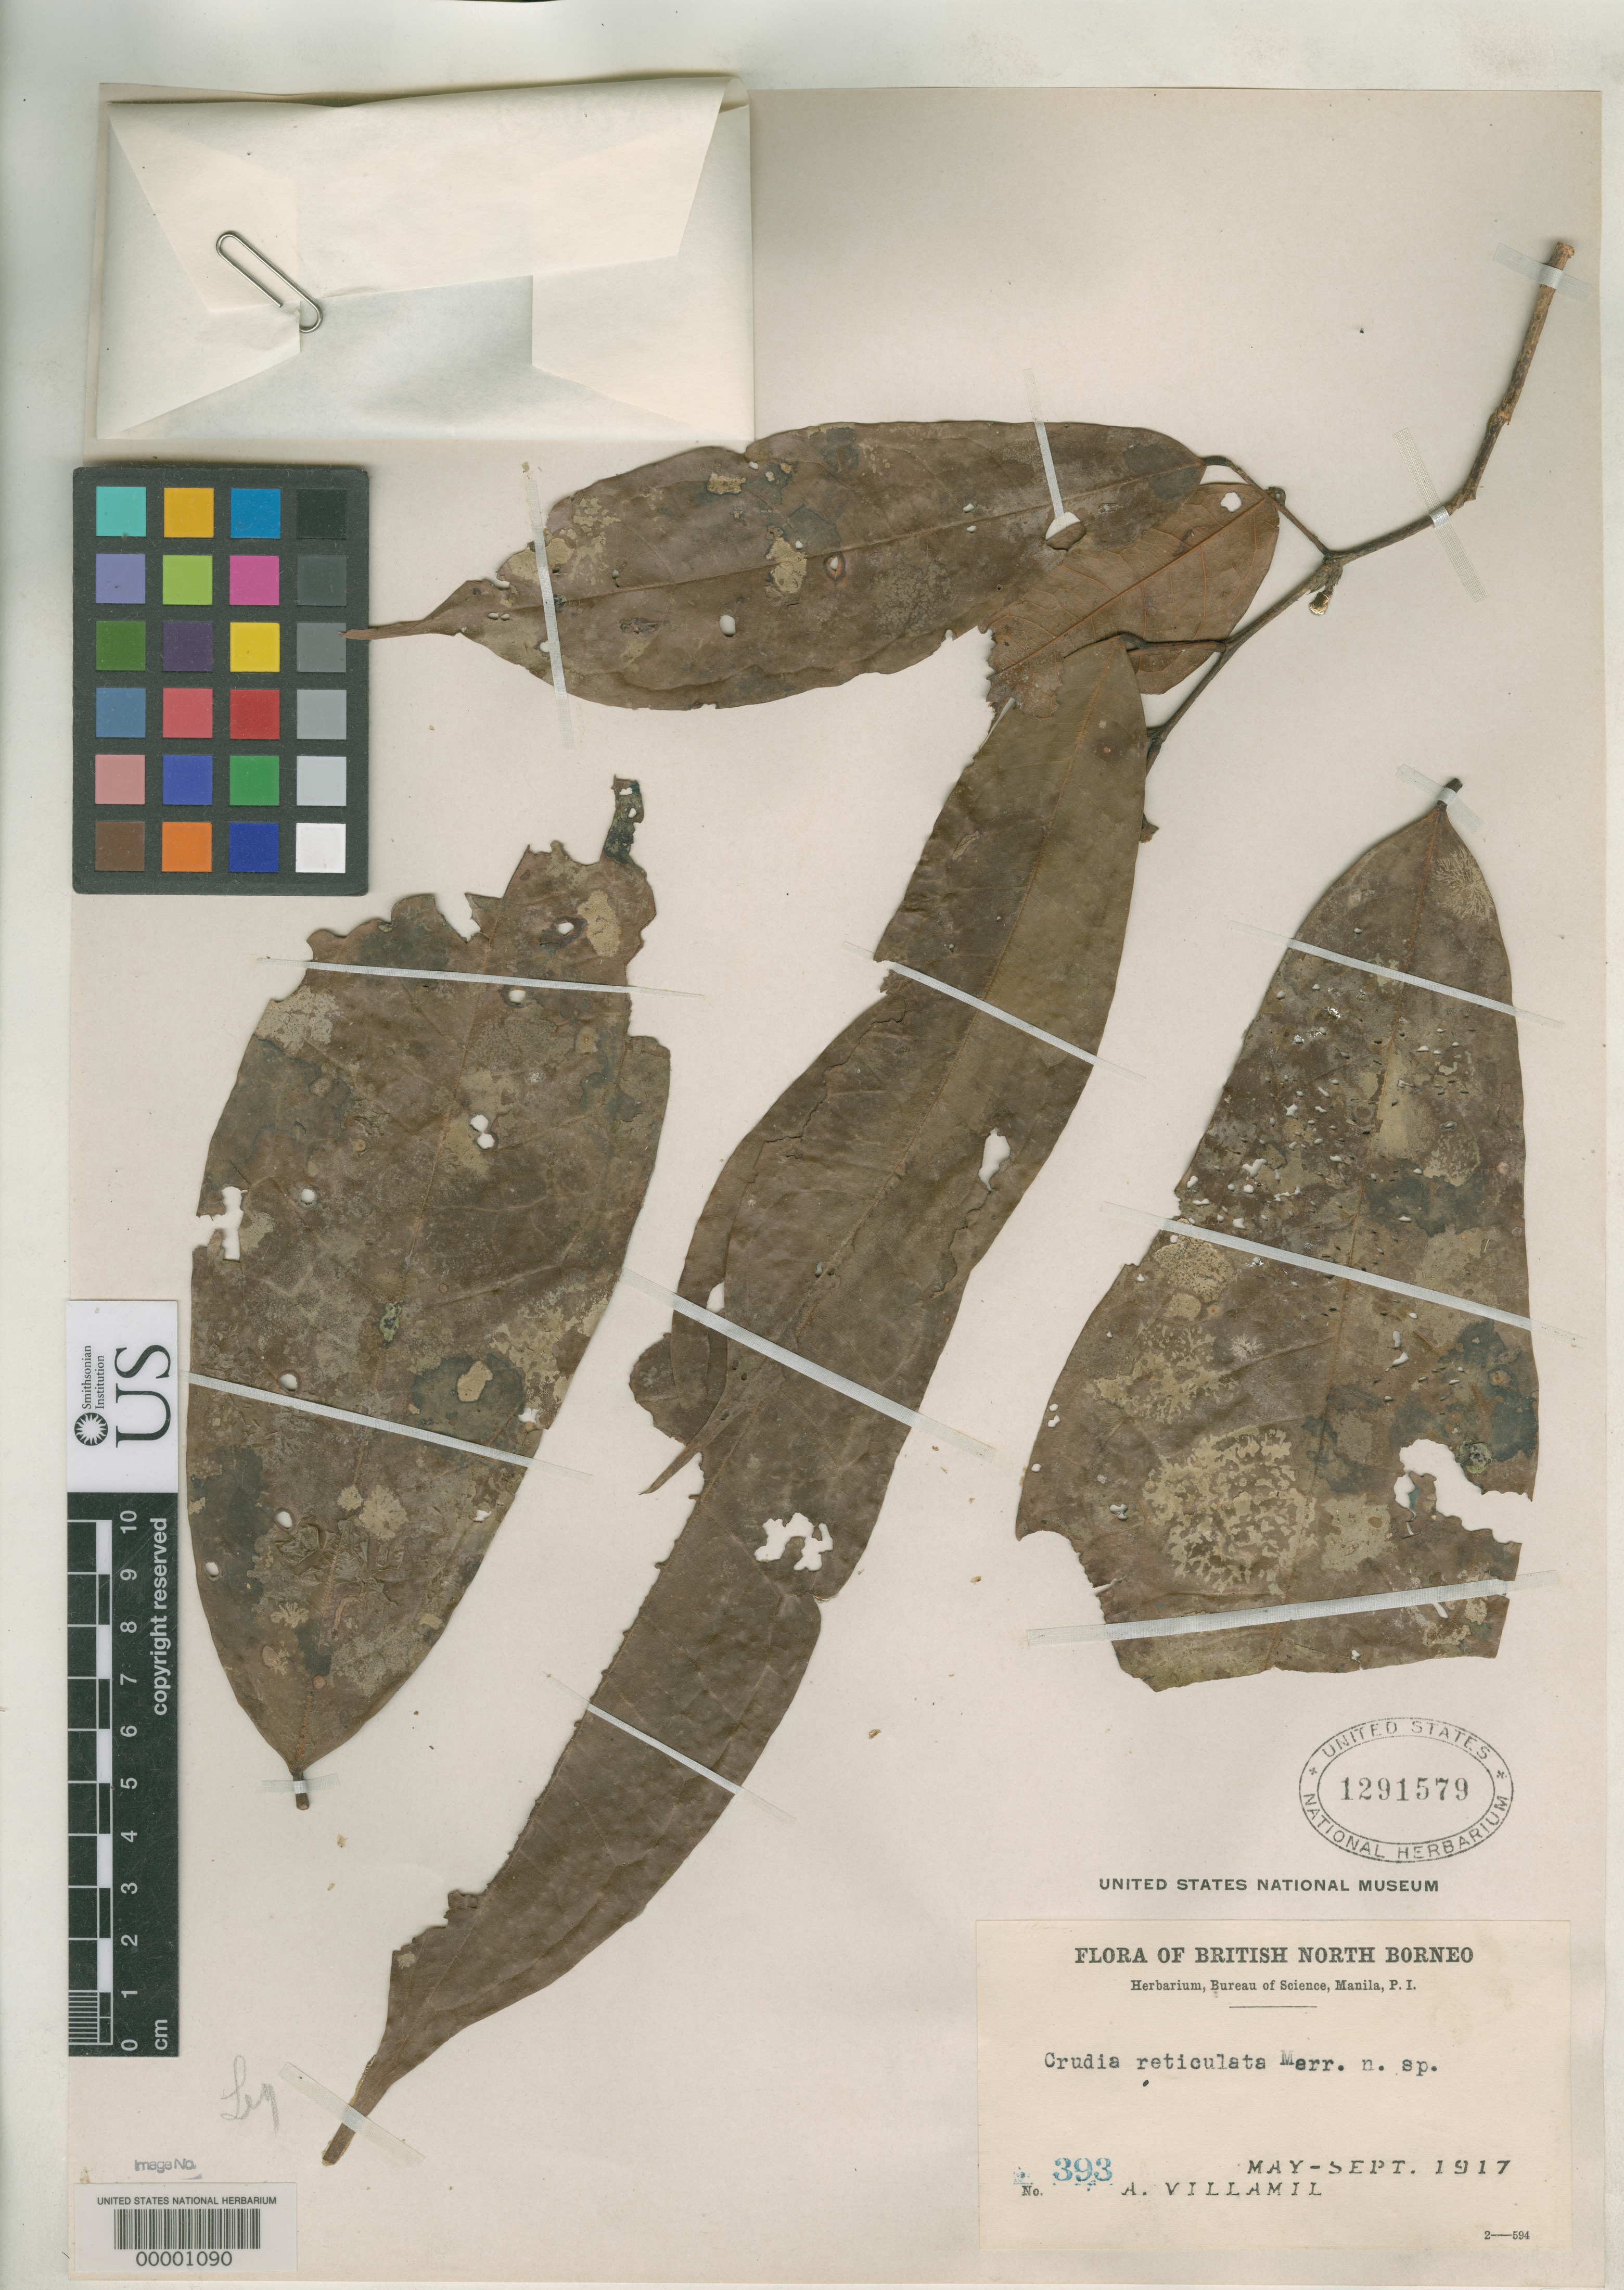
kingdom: Plantae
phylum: Tracheophyta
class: Magnoliopsida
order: Fabales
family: Fabaceae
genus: Crudia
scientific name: Crudia reticulata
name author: Merr.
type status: Isotype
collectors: A. Villamil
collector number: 393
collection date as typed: May 1917 to -- Sep 1917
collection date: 1917-05/1917-09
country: Malaysia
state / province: Sabah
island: Borneo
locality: British North Borneo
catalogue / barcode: US 1291579